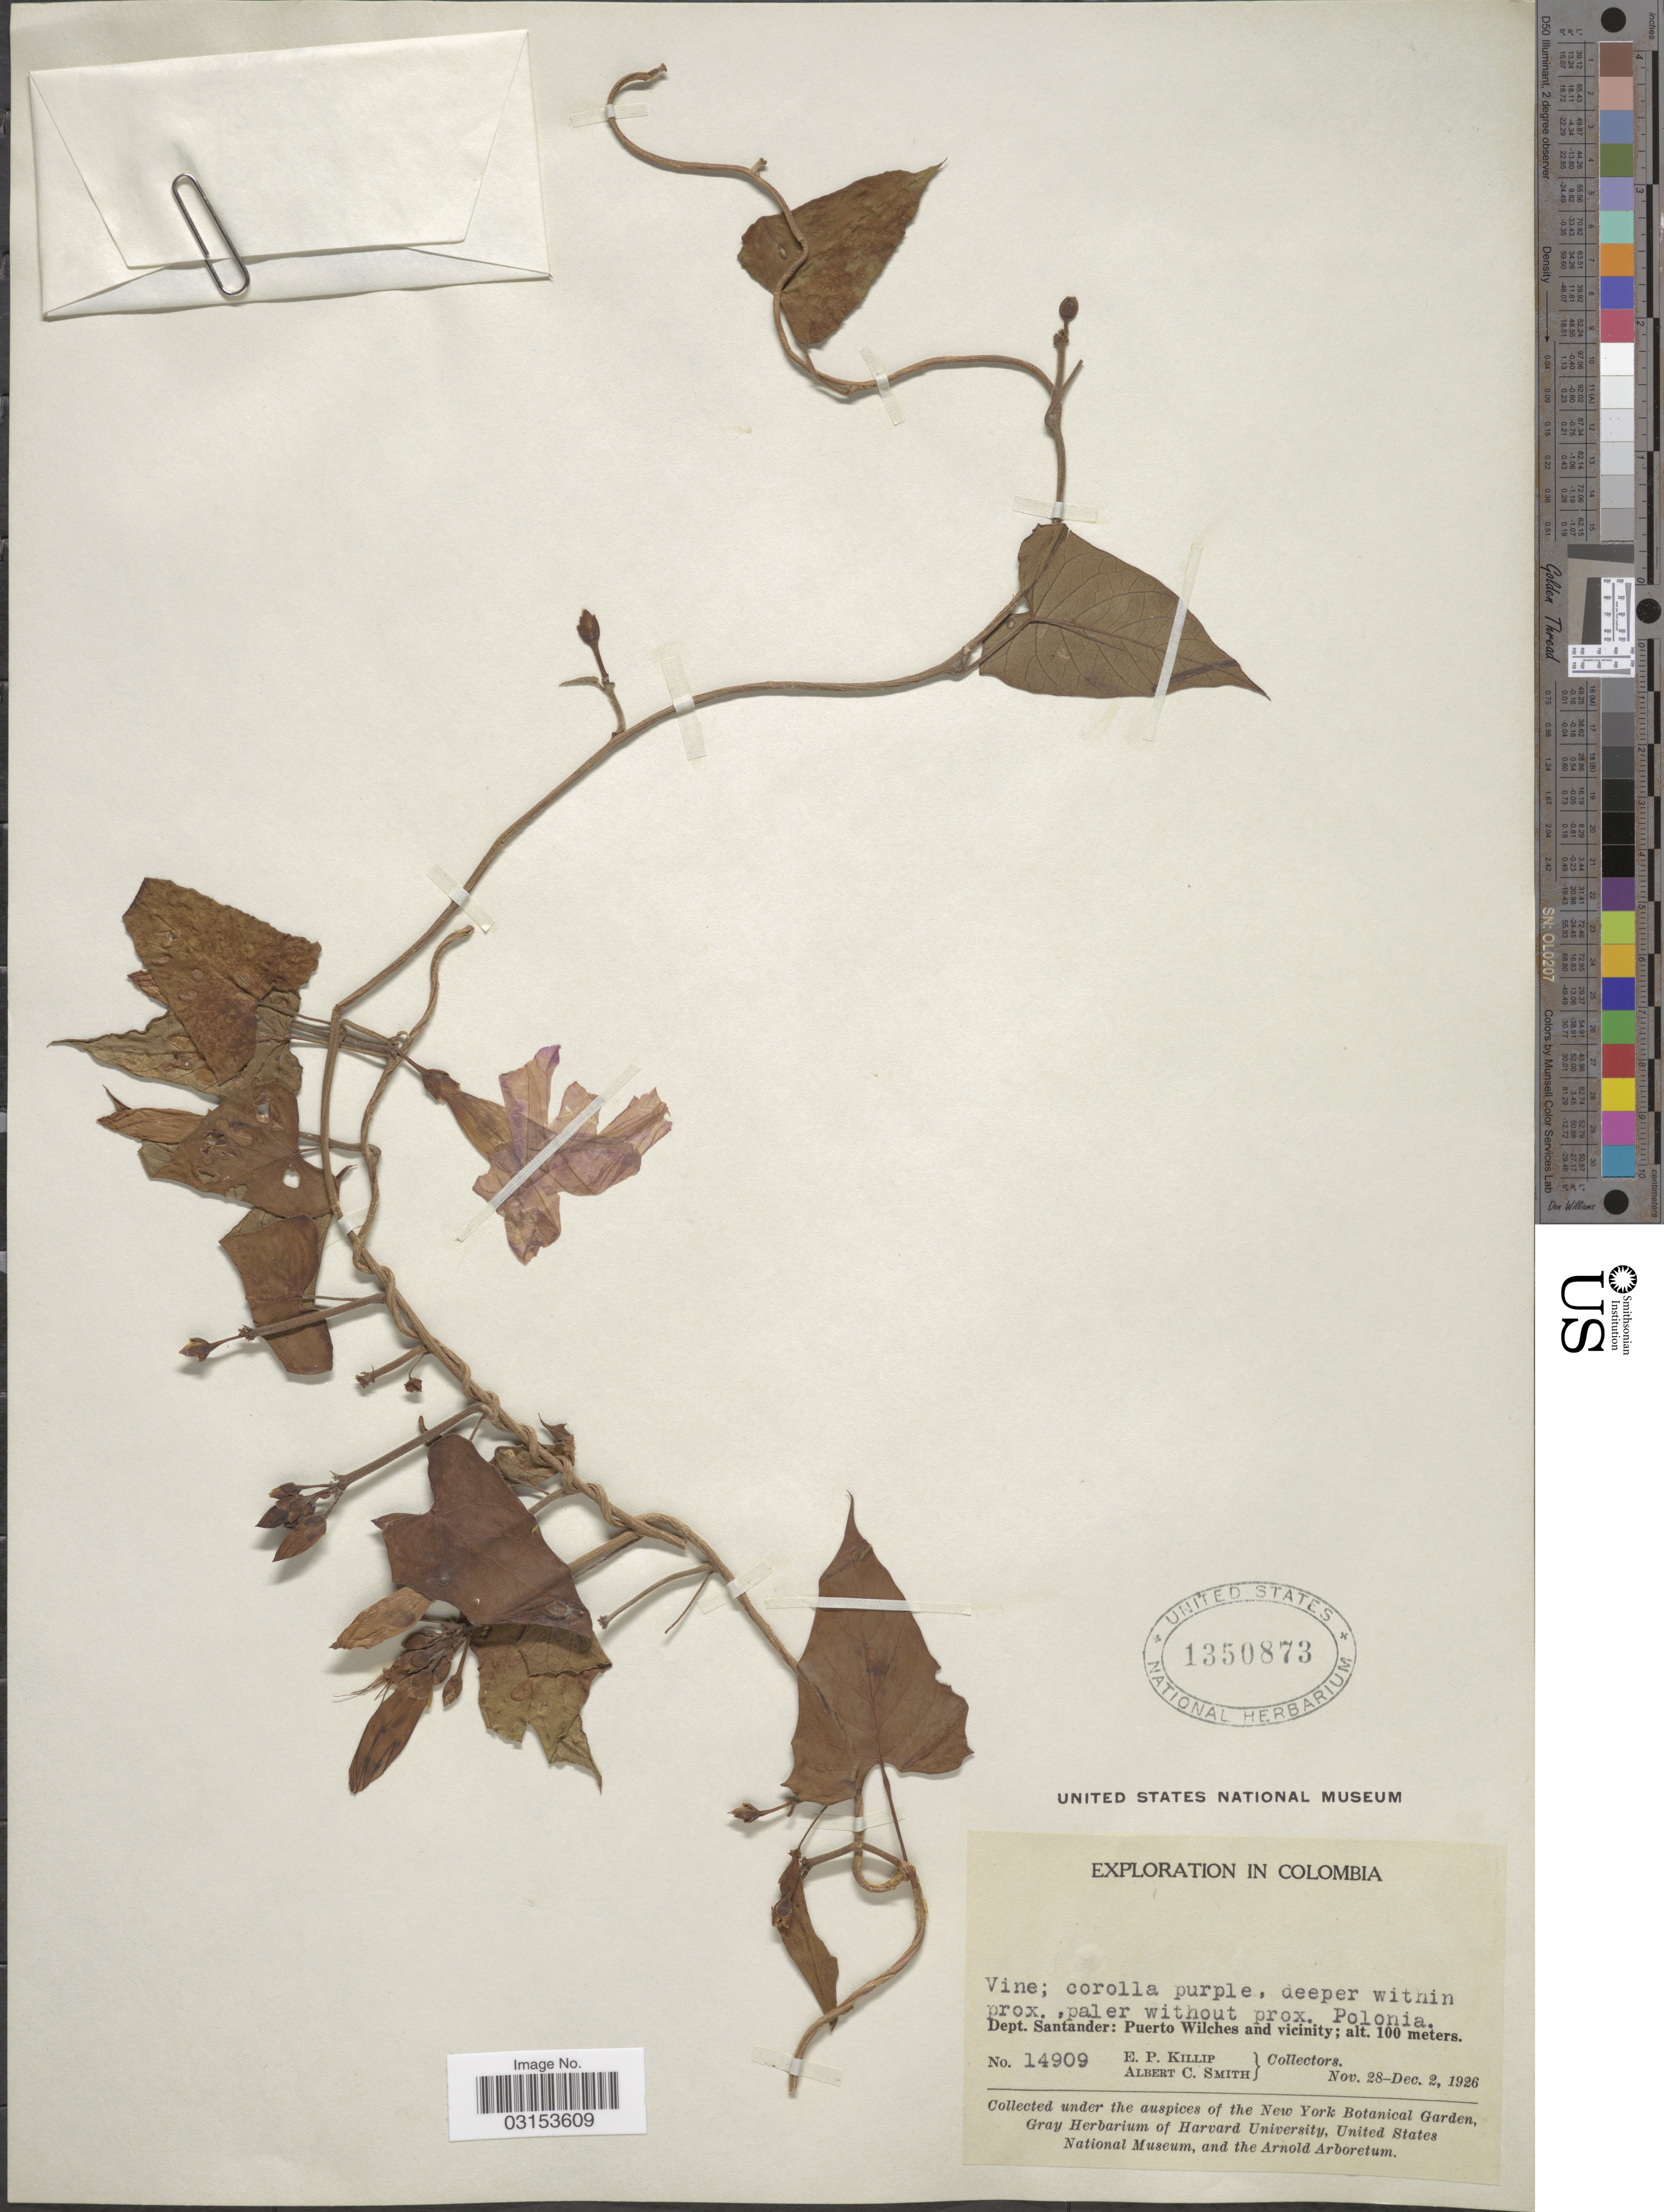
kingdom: Plantae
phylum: Tracheophyta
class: Magnoliopsida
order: Solanales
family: Convolvulaceae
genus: Ipomoea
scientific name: Ipomoea triloba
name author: L.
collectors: E. P. Killip & A. C. Smith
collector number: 14909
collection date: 1926-11-28/1926-12-02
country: Colombia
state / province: Santander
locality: Dept. Santander: Puerto Wilches and vicinity.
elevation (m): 100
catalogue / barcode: US 1350873